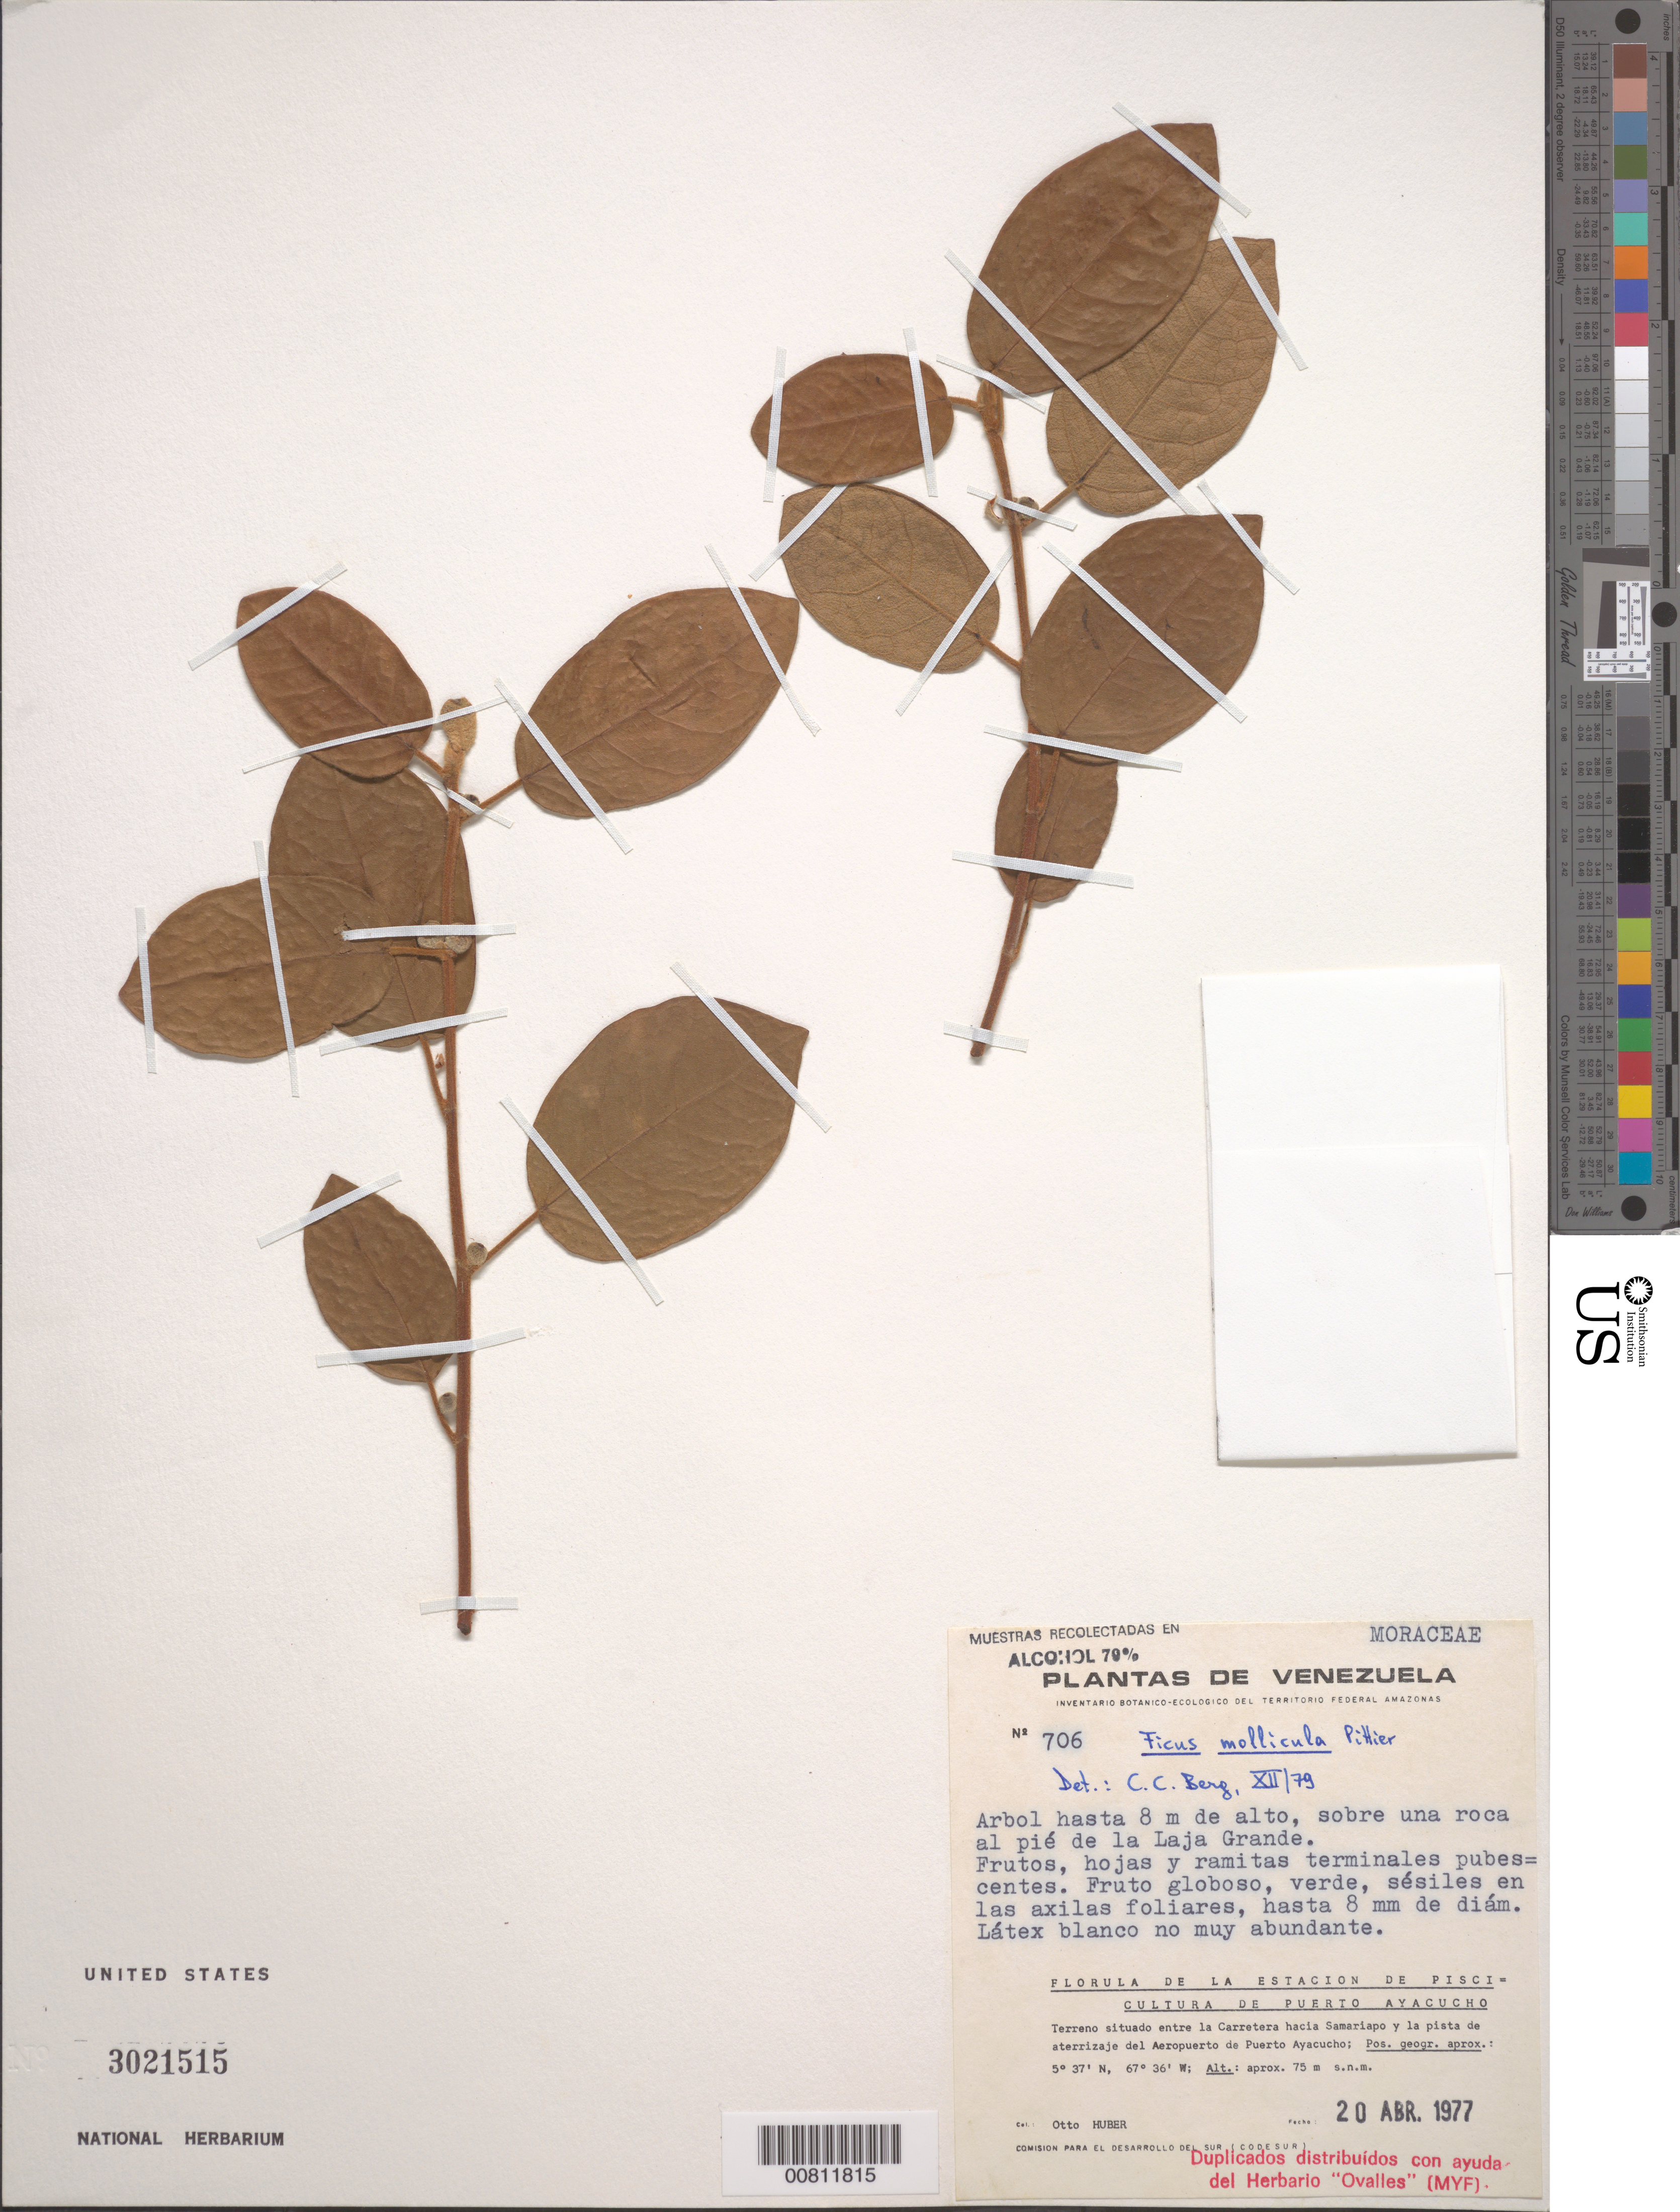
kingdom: Plantae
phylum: Tracheophyta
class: Magnoliopsida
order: Rosales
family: Moraceae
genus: Ficus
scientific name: Ficus mollicula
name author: Pittier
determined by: Berg, C. C.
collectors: O. Huber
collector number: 706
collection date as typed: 20-Apr-77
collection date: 1977-04-20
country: Venezuela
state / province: Amazonas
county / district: Atures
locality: Puerto Ayacucho, carretera hacia Samariapo y la pista de aterrizaje del Aeropuerto de Puerto Ayacucho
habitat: Sobre una roca al pié de la Laja Grande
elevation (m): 75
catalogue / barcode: US 3021515